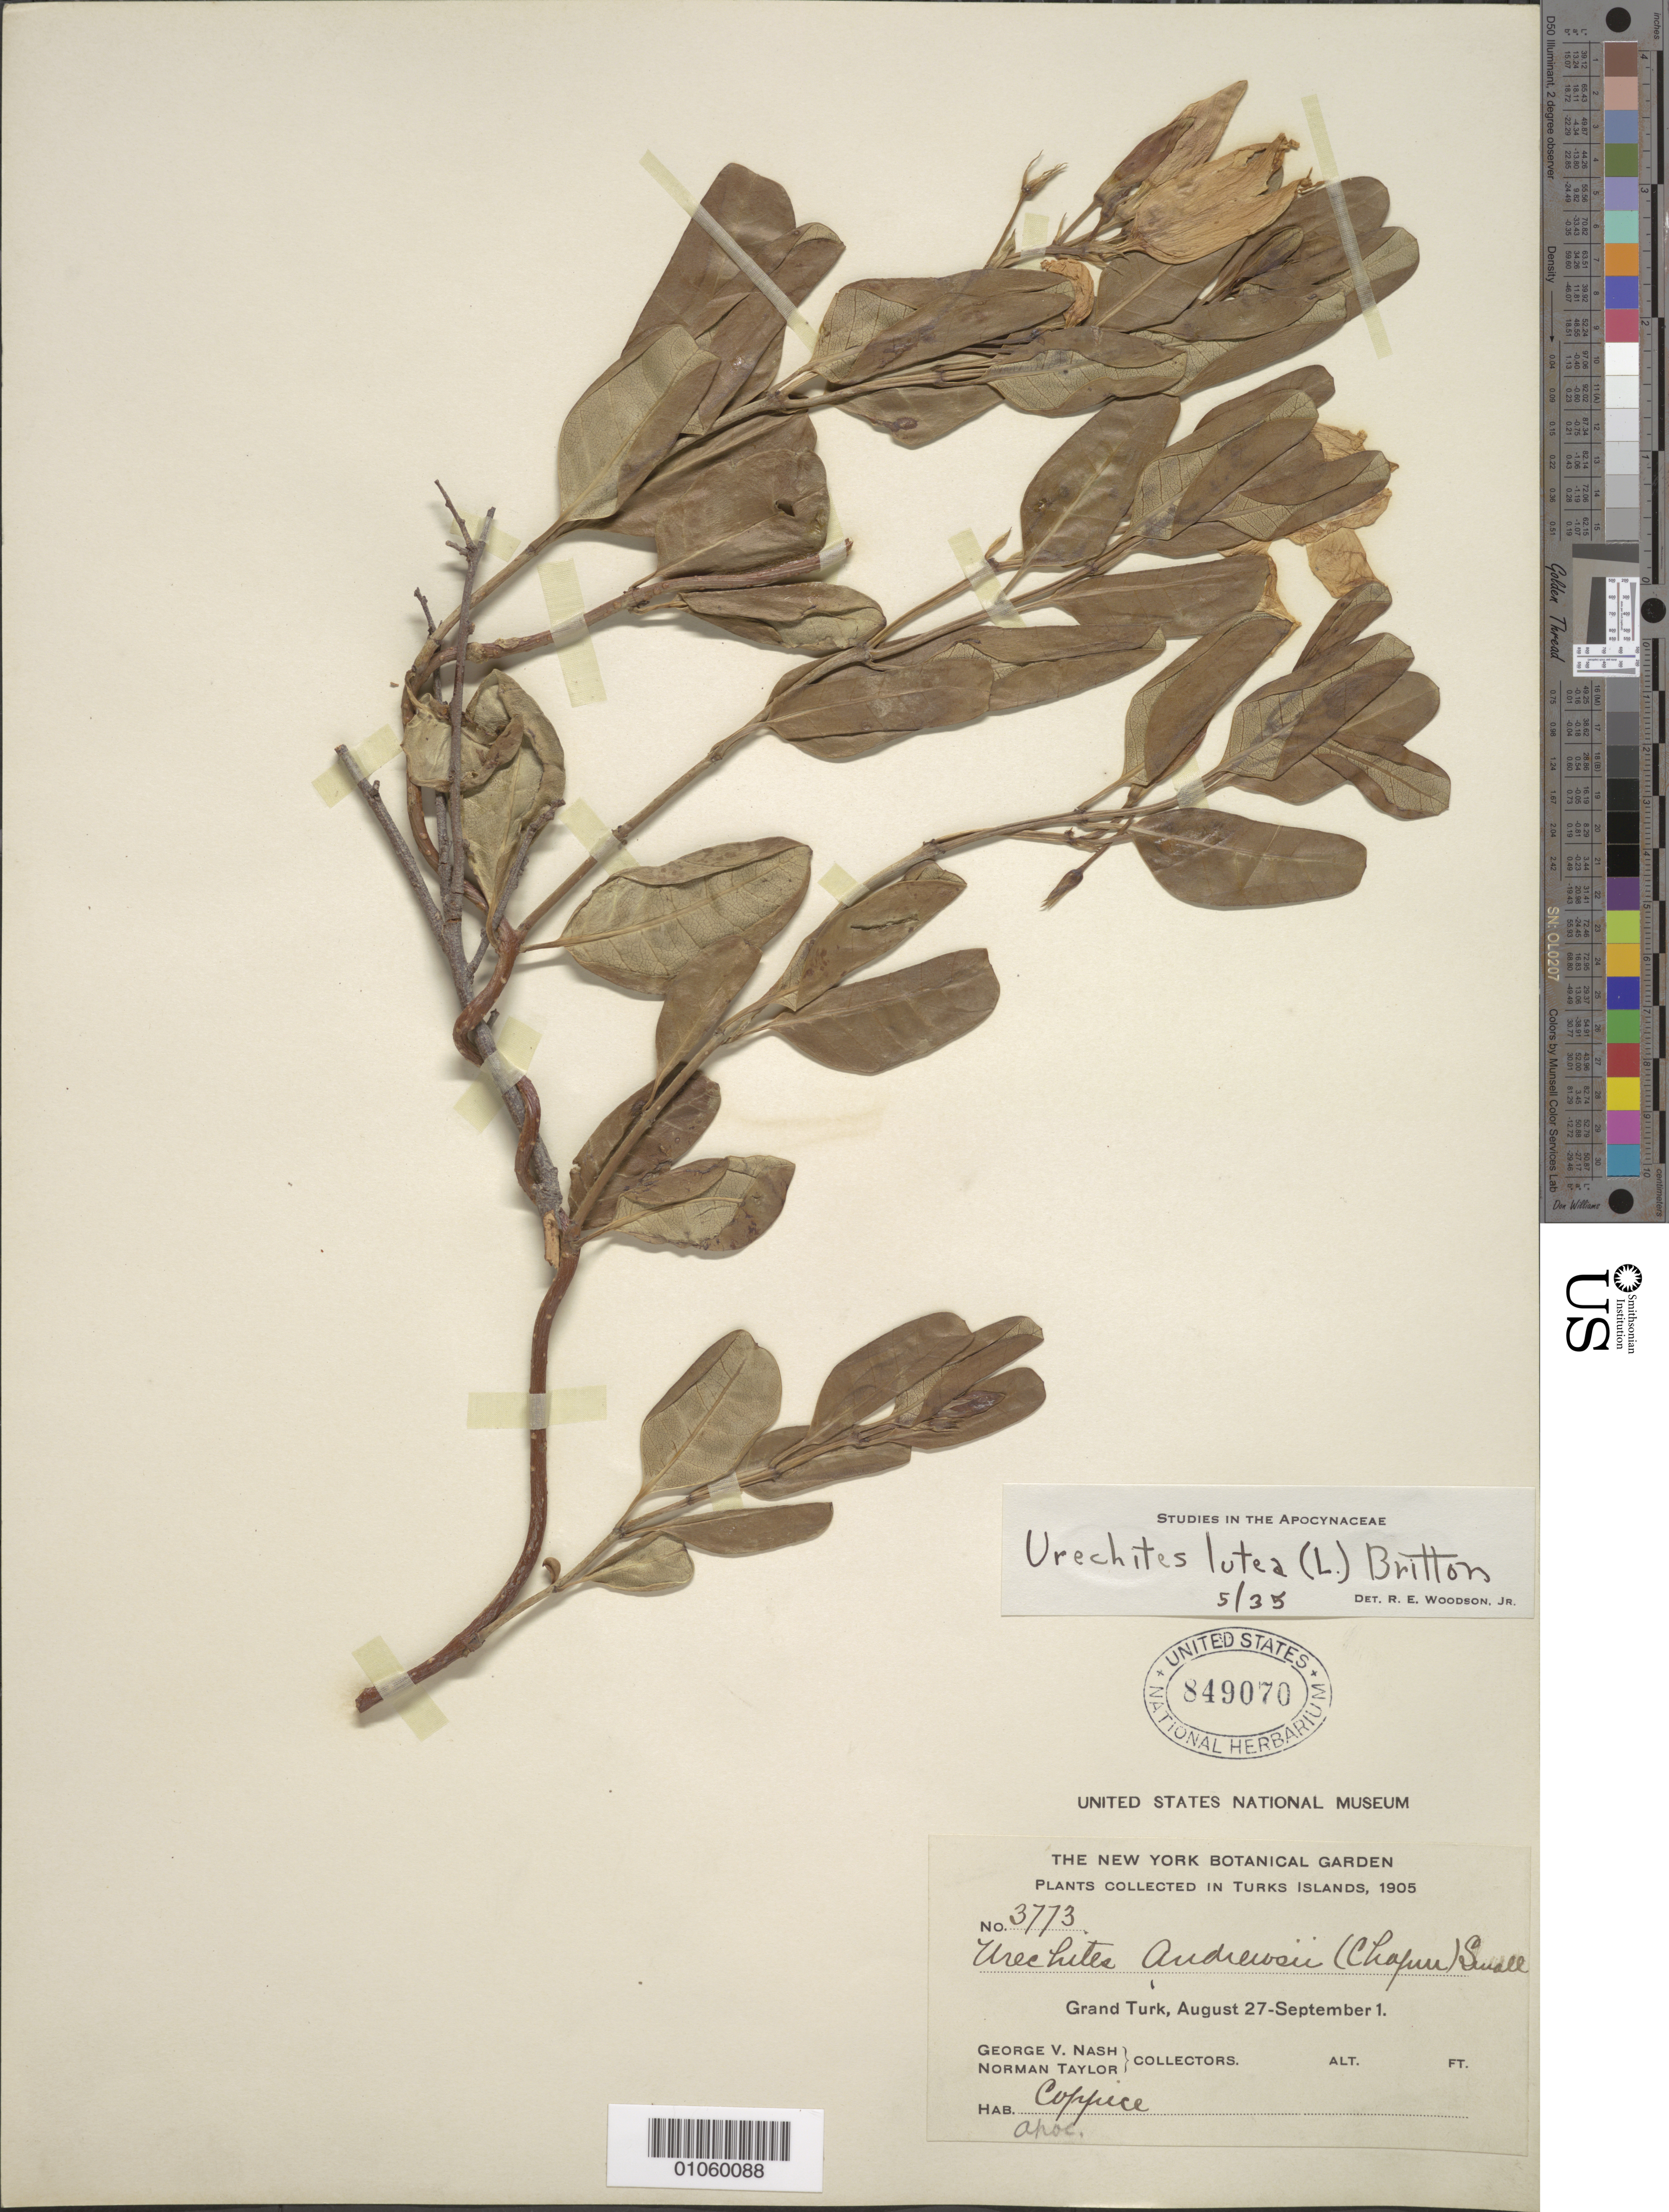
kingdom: Plantae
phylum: Tracheophyta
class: Magnoliopsida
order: Gentianales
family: Apocynaceae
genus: Urechites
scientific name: Urechites lutea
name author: (L.) Britton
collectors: G. V. Nash & N. Taylor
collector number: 3773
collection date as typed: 27 Aug 1905 to 01 Sep 1905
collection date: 1905-08-27/1905-09-01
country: Turks and Caicos Islands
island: Grand Turk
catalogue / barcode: US 849070